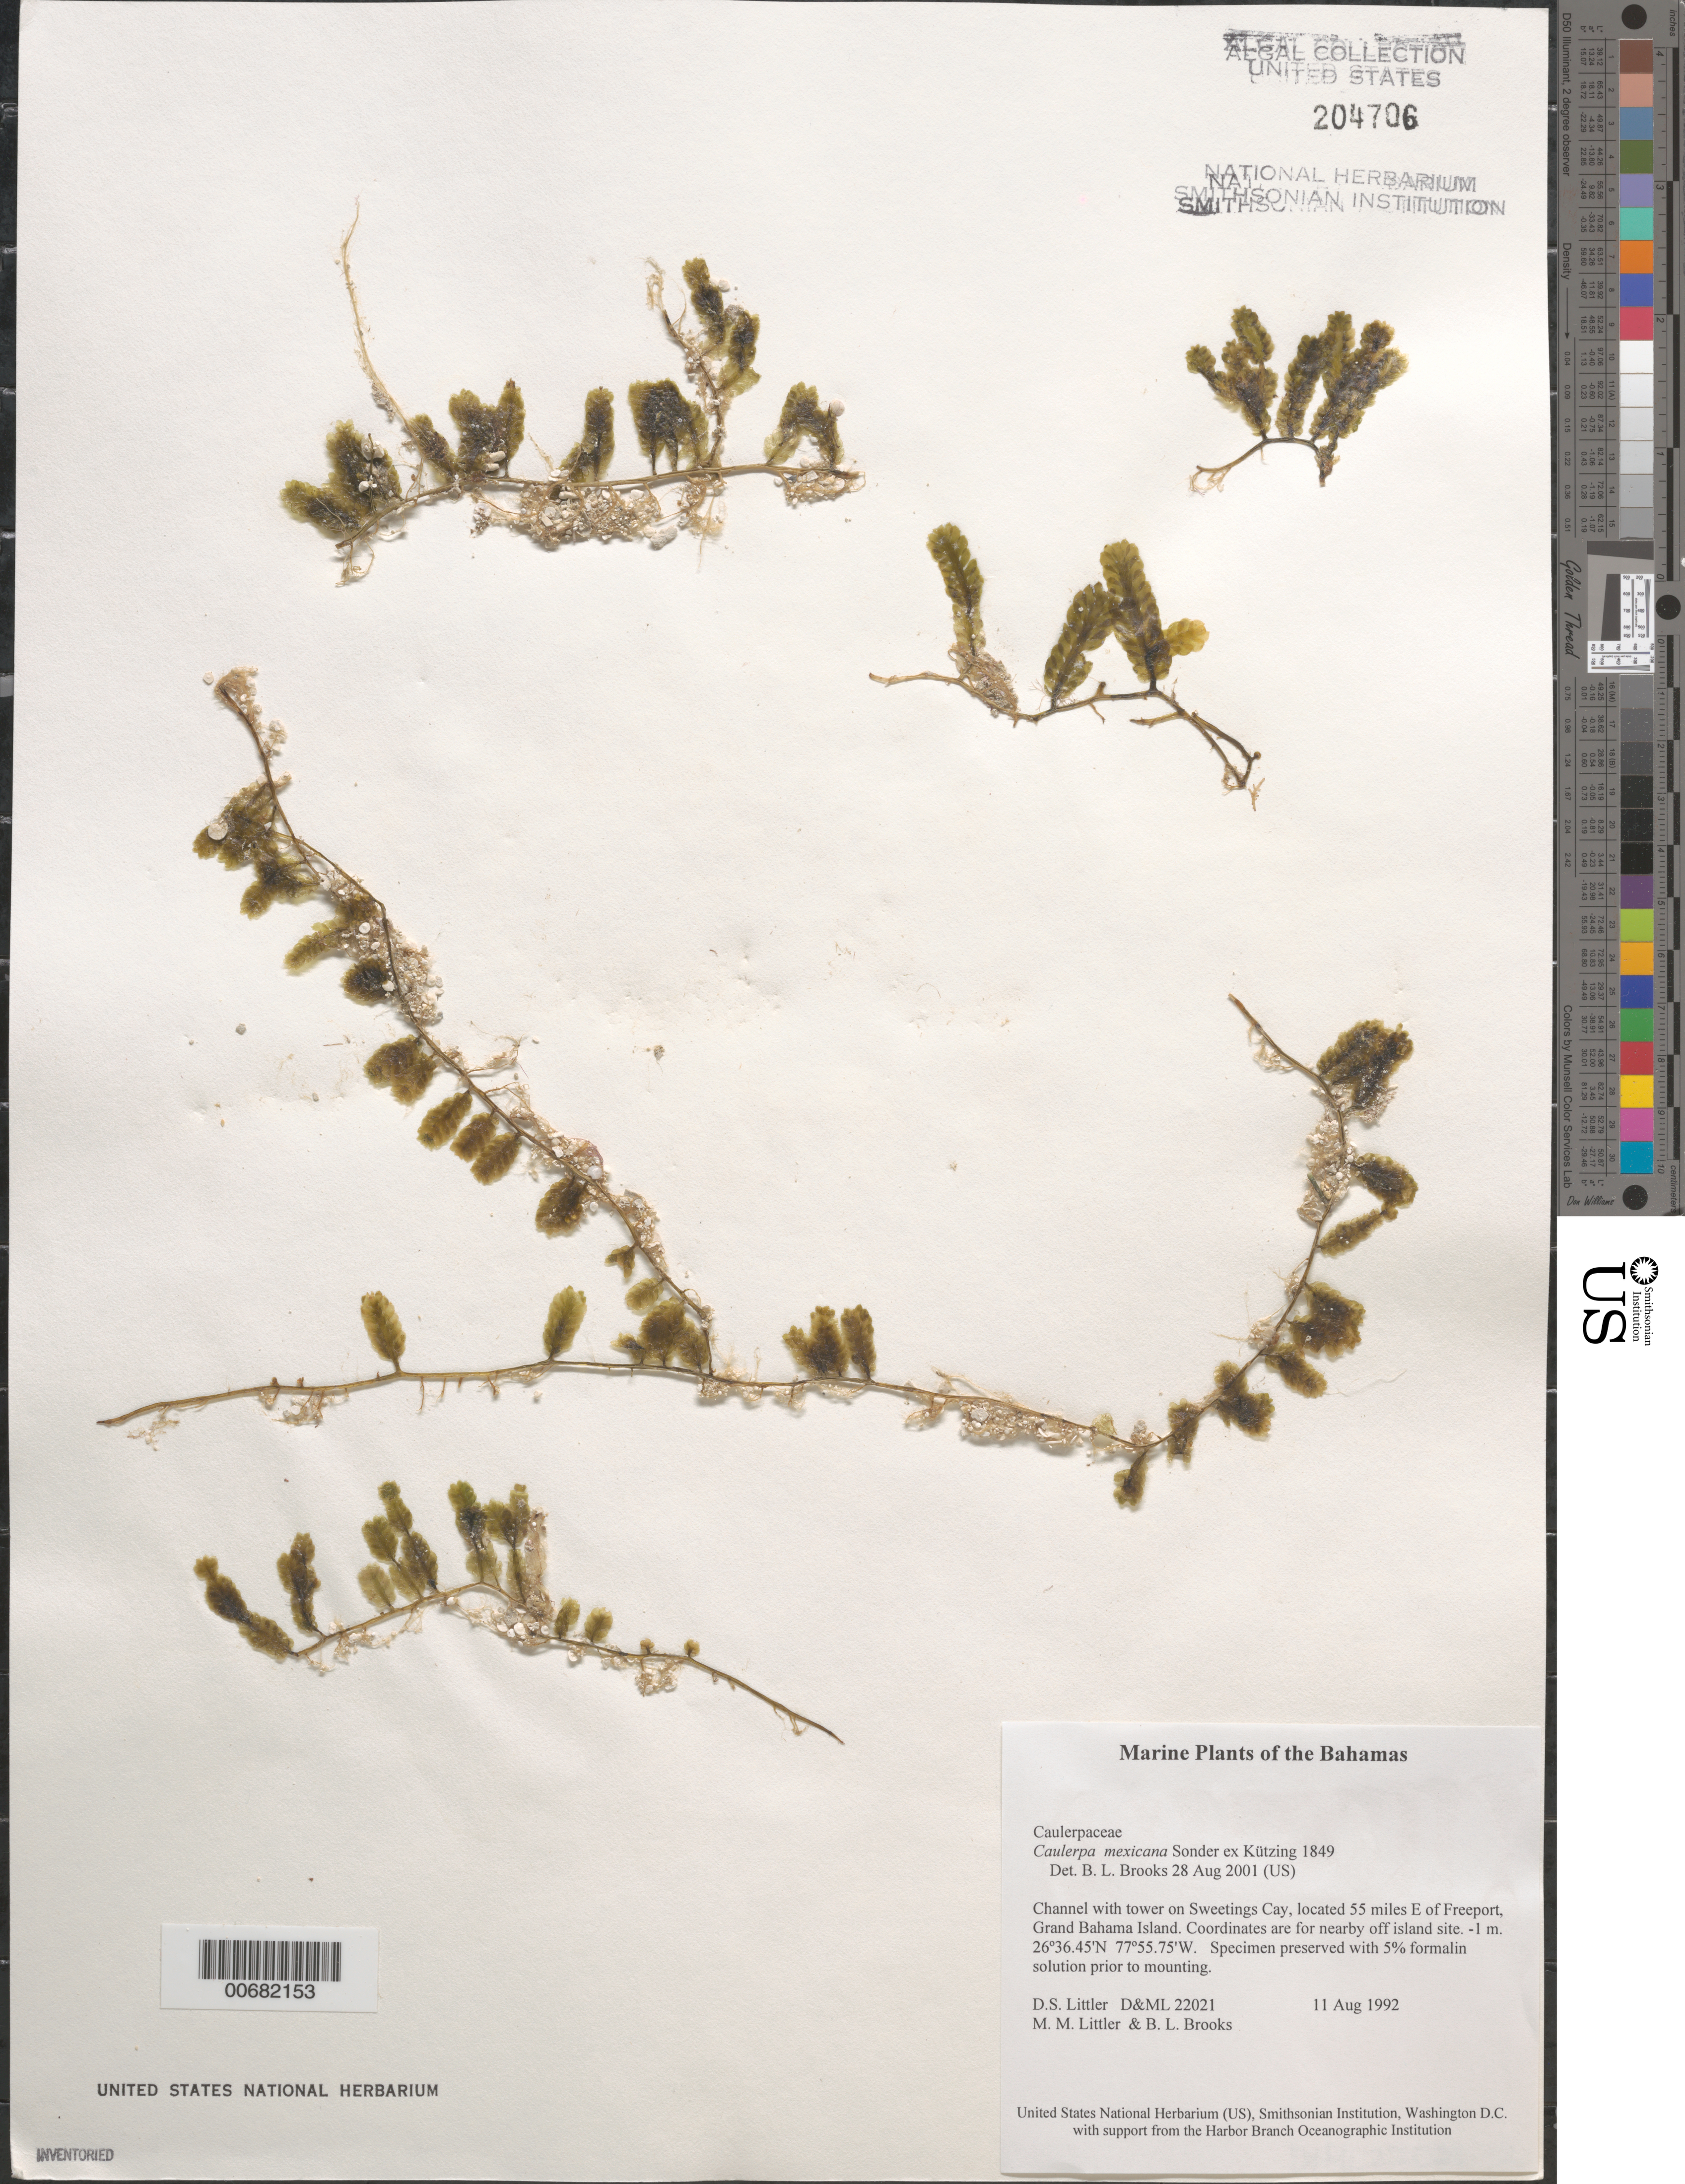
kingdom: Plantae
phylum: Chlorophyta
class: Ulvophyceae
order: Bryopsidales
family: Caulerpaceae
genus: Caulerpa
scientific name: Caulerpa mexicana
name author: Sond. ex Kütz.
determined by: Brooks, B. L., (BOT), Smithsonian Institution - National Museum of Natural History (UNITED STATES)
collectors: D. S. Littler, M. M. Littler & B. Brooks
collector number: D&ML 22021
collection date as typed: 11 Aug 1992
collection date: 1992-08-11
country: Bahamas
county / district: Grand Bahama District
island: Sweetings Cay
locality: Off Sweetings Cay, 55 miles east of Freeport, Grand Bahama Island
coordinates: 26 36.45' N, 77 55.75' W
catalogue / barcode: US 204706